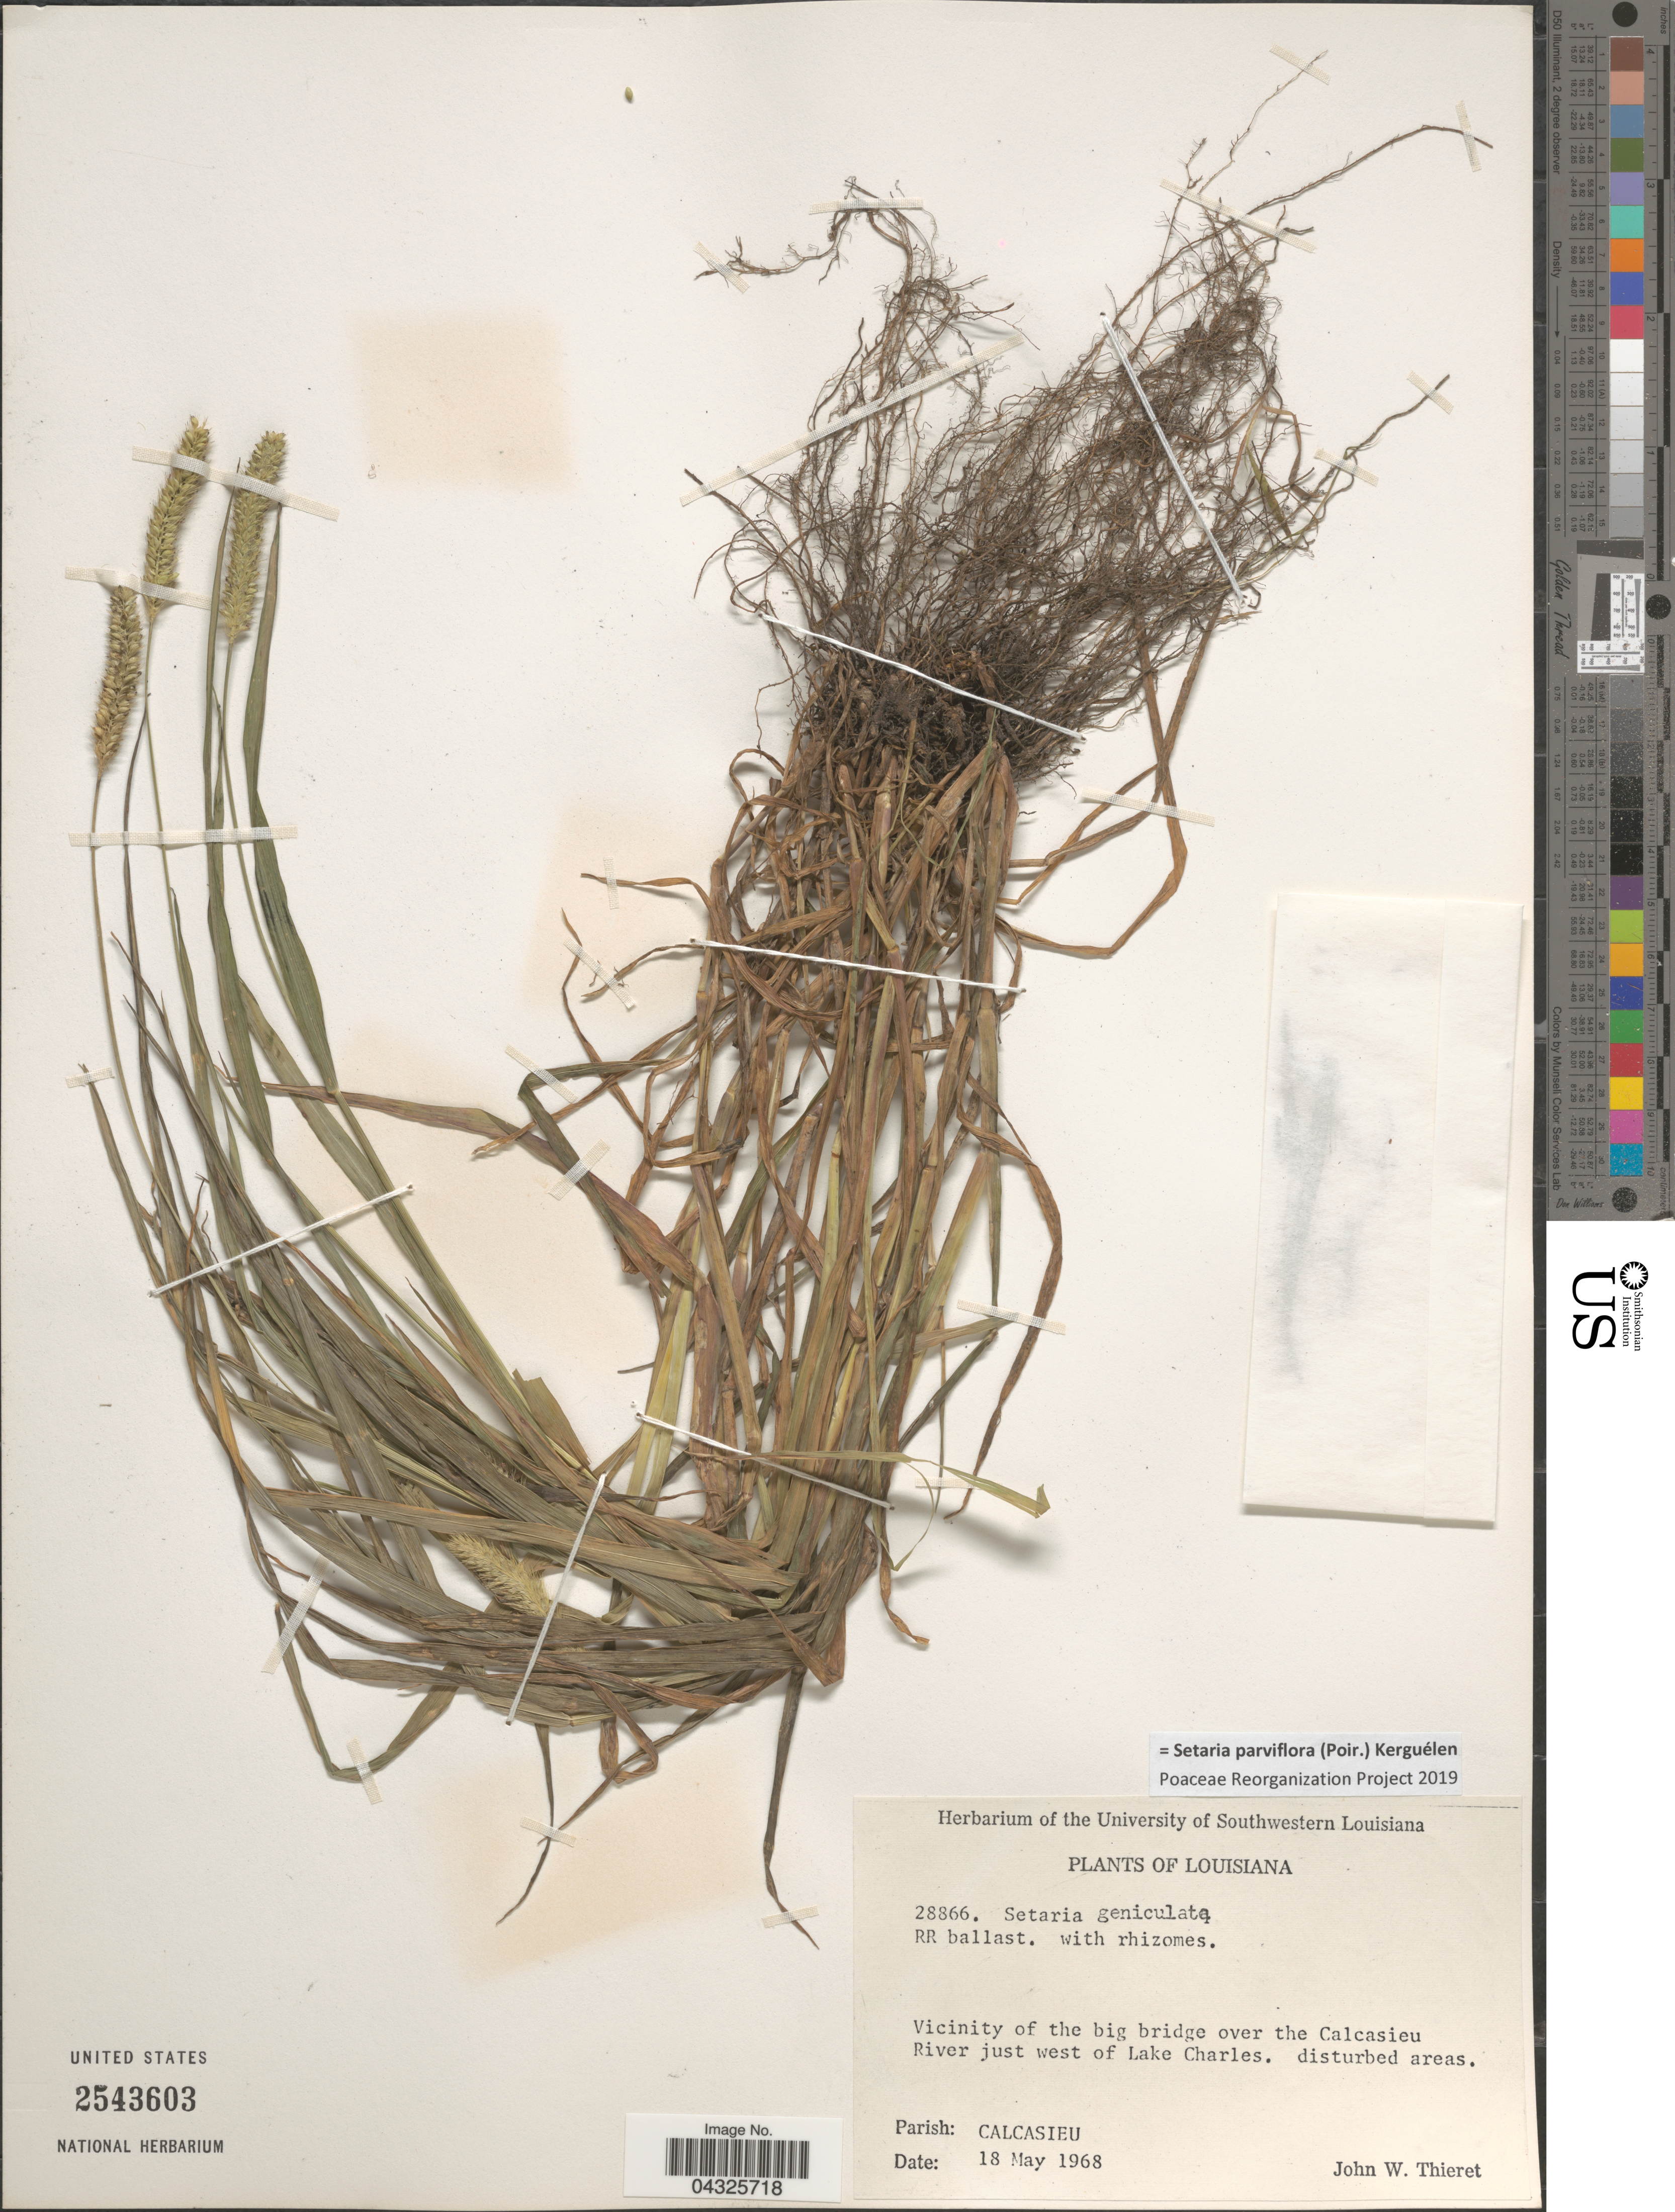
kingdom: Plantae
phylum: Tracheophyta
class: Liliopsida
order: Poales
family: Poaceae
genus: Setaria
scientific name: Setaria parviflora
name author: (Poir.) Kerguélen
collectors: J. W. Thieret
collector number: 28866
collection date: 1968-05-18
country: United States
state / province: Louisiana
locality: Vicinity of the big bridge over the Calcasieu River just west of Lake Charles. Parish: Calcasieu.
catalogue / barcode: US 2543603